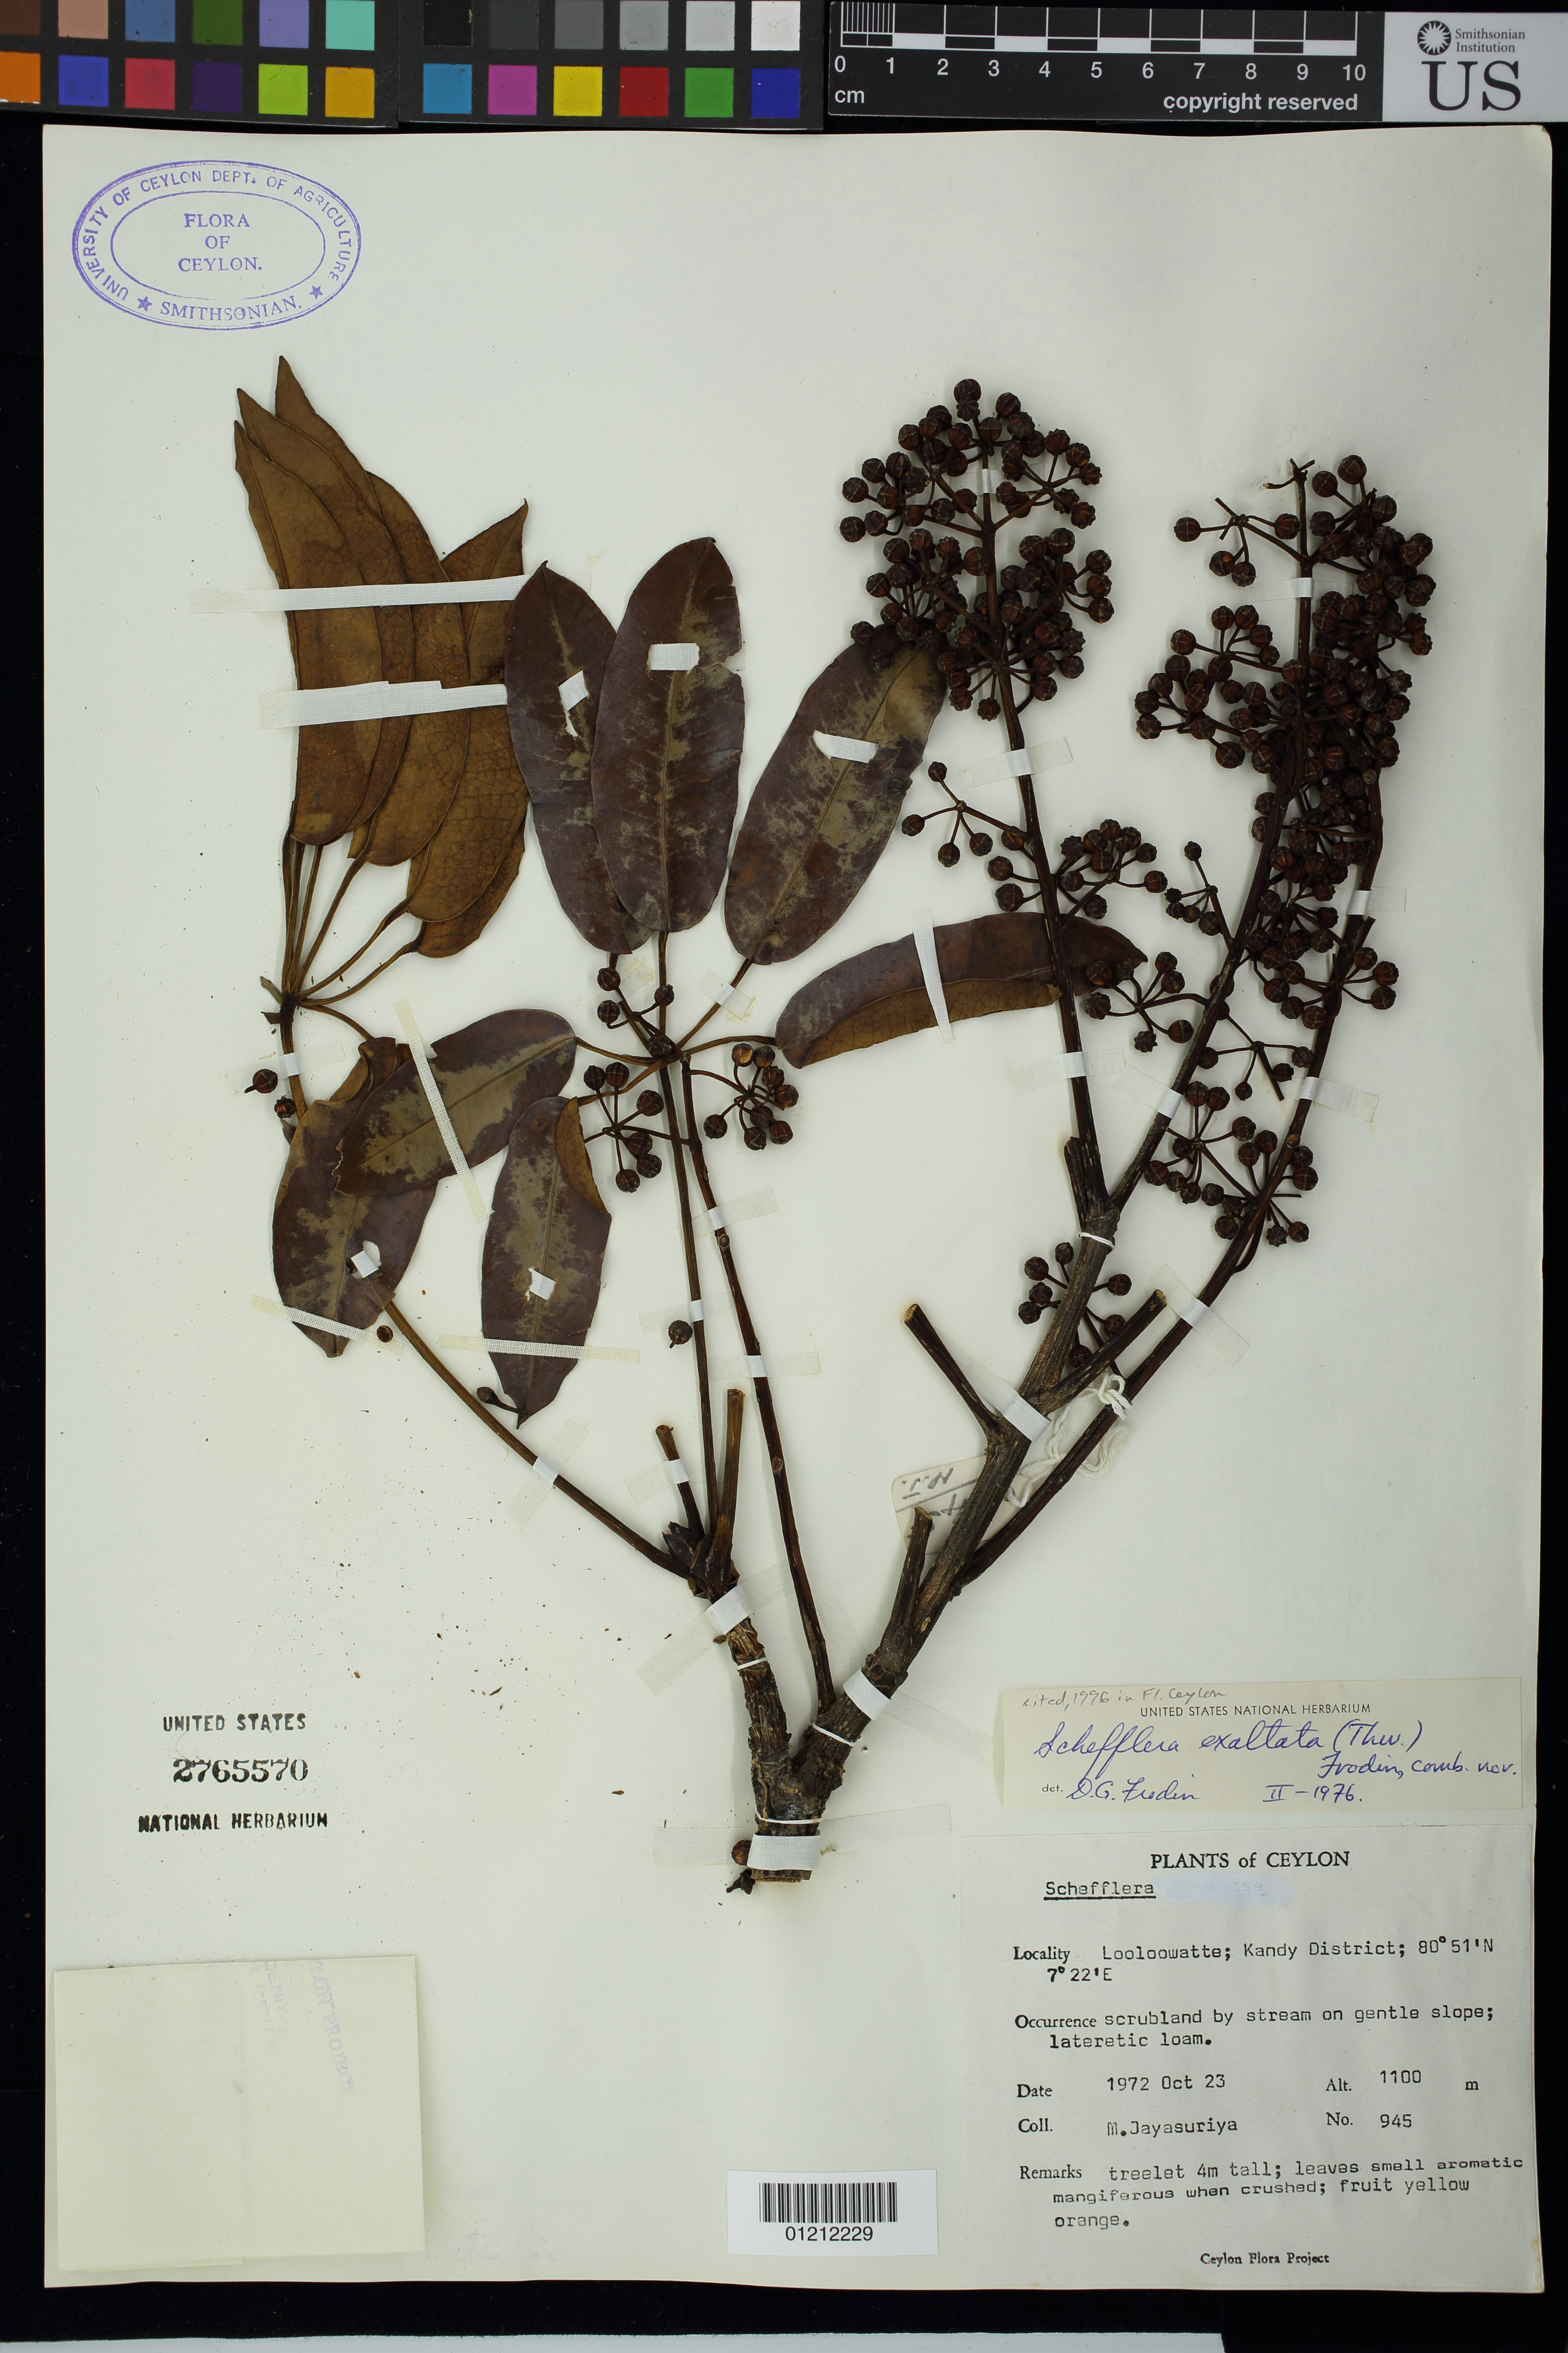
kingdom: Plantae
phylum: Tracheophyta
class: Magnoliopsida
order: Apiales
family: Araliaceae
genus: Schefflera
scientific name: Schefflera exaltata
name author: (Thwaites) Frodin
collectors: M. Jayasuriya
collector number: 945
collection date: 1972-10-23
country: Sri Lanka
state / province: Central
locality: Ceylon. Looloowatte; Kandy District. Scrubland by stream on gentle slope.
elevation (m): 1100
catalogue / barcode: US 2765570